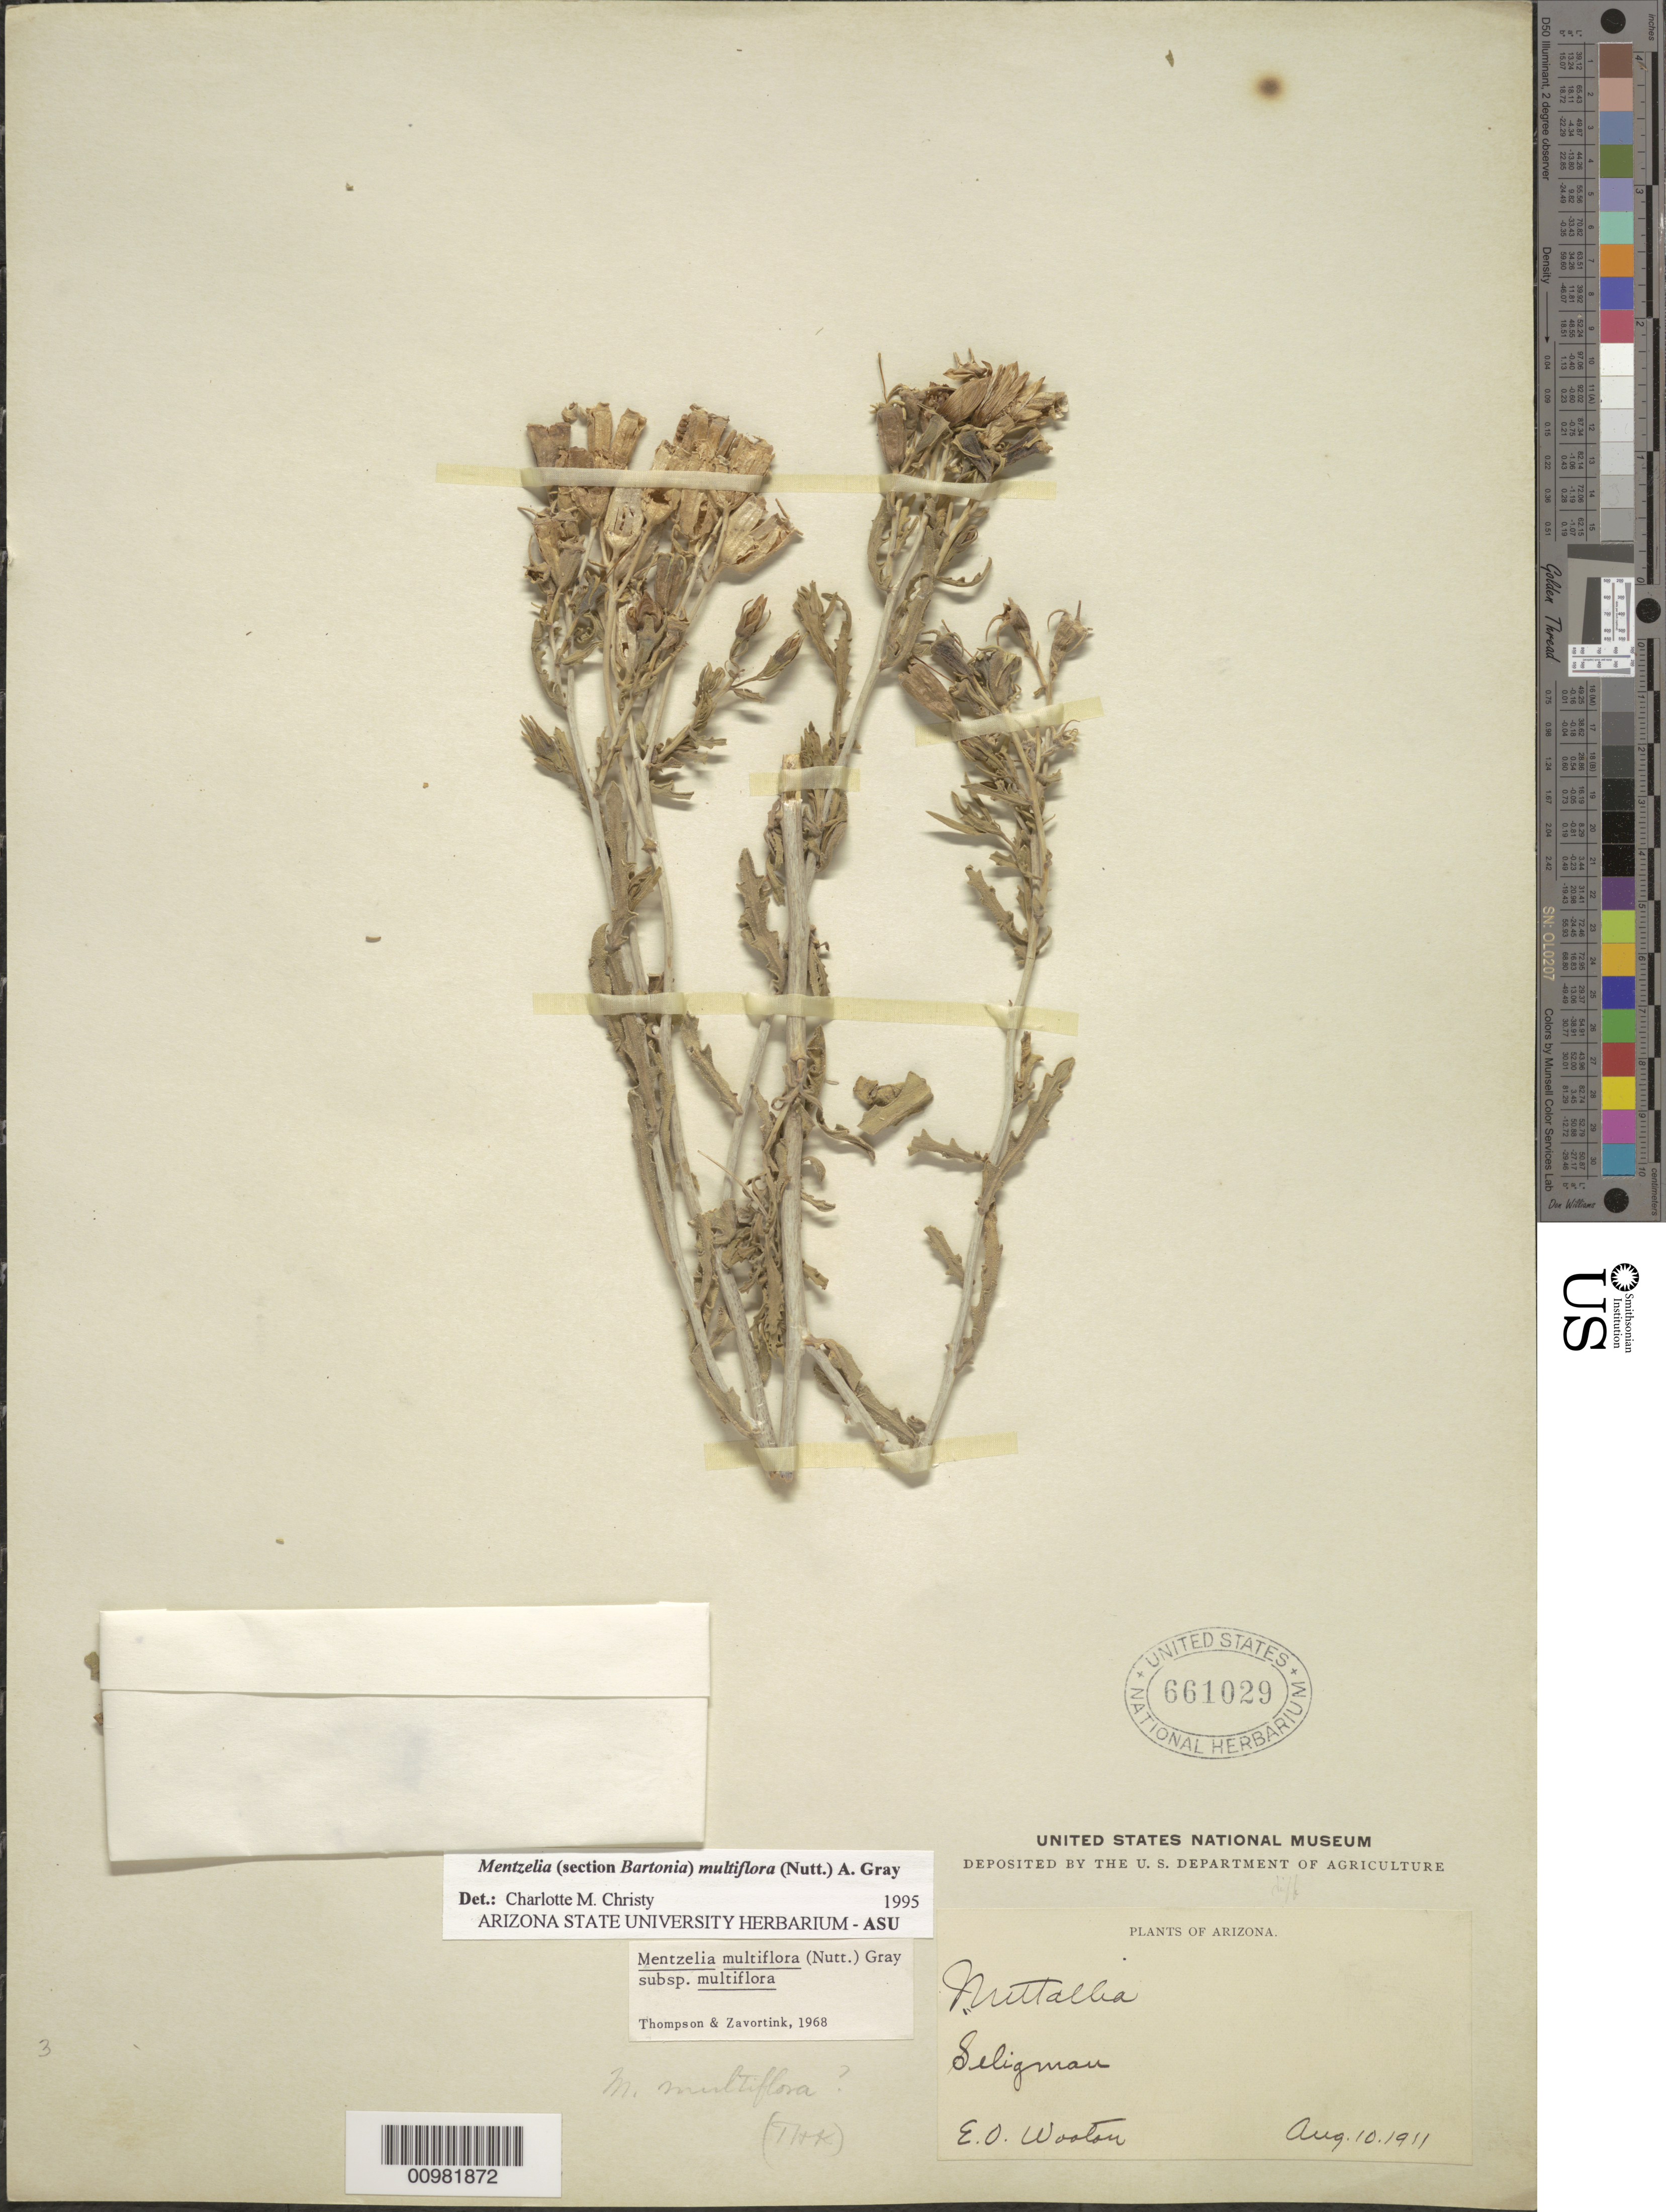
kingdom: Plantae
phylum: Tracheophyta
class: Magnoliopsida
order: Cornales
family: Loasaceae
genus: Mentzelia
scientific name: Mentzelia multiflora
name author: (Nutt.) A. Gray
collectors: E. O. Wooton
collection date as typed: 10 Aug 1911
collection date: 1911-08-10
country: United States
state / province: Arizona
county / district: Yavapai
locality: Seligman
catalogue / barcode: US 661029